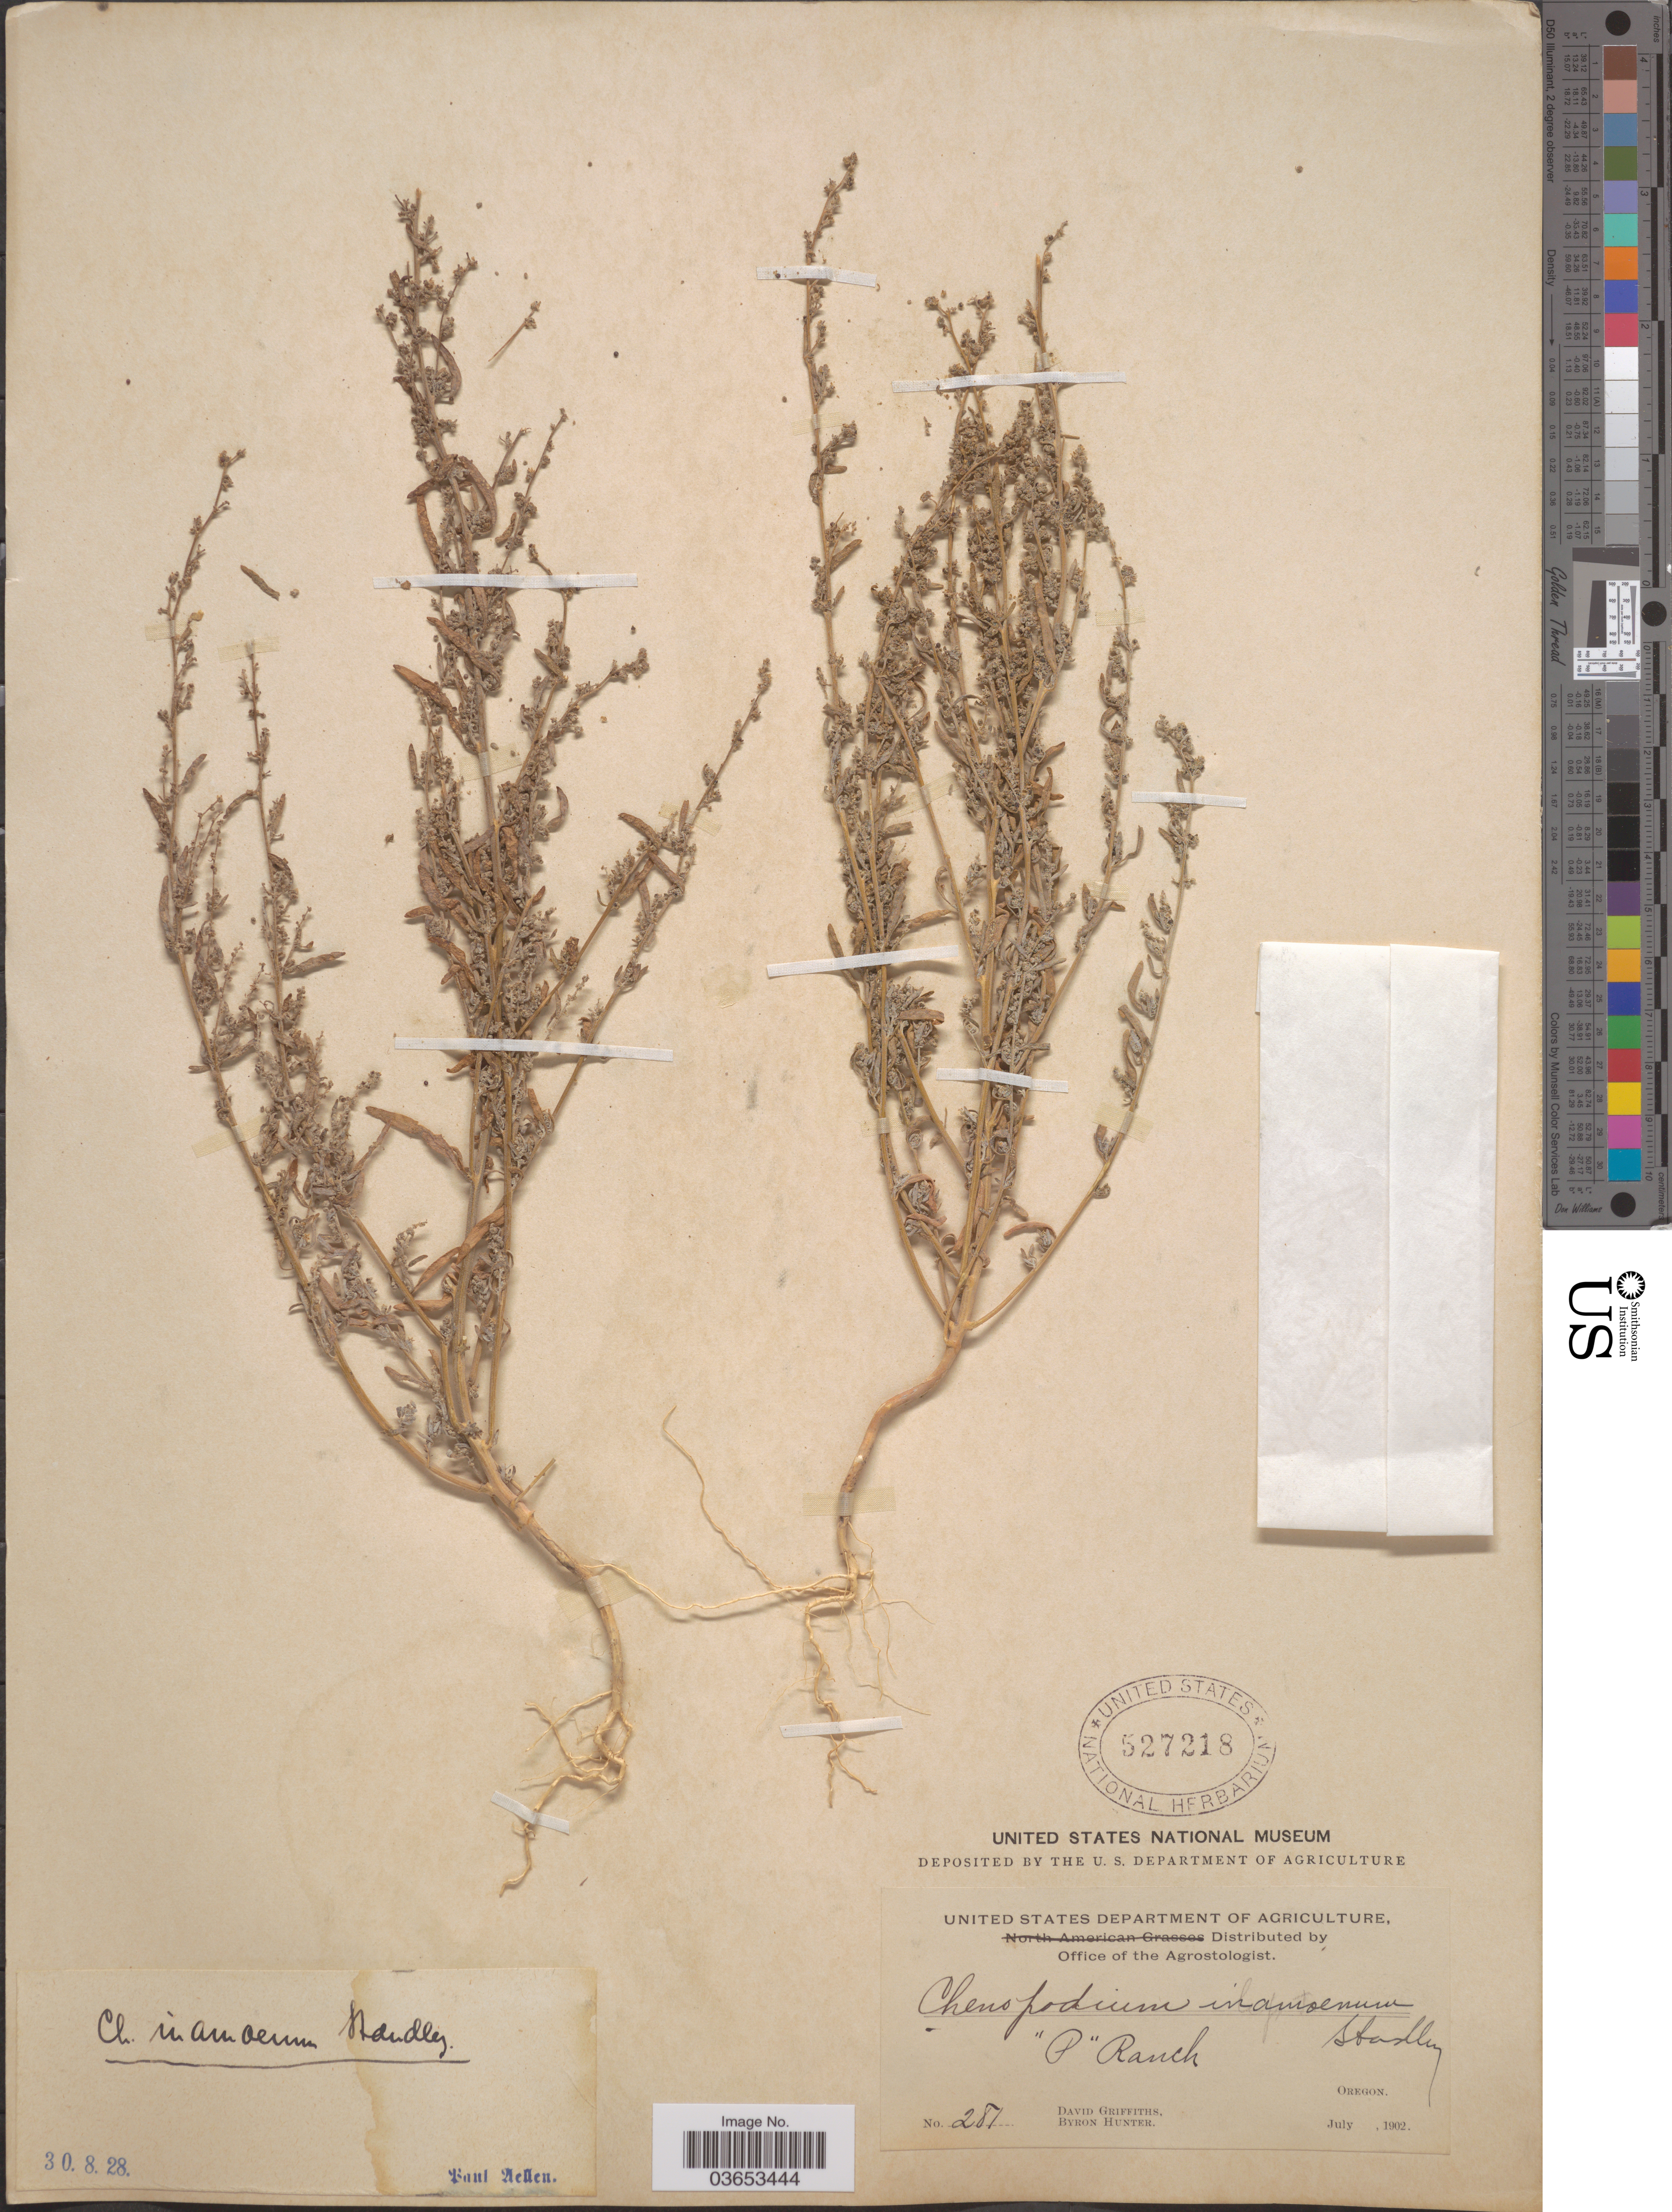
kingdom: Plantae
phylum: Tracheophyta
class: Magnoliopsida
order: Caryophyllales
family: Amaranthaceae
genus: Chenopodium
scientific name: Chenopodium inamoenum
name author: Standl.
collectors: D. Griffiths & B. Hunter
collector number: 281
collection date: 1902-07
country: United States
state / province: Oregon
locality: P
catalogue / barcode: US 527218